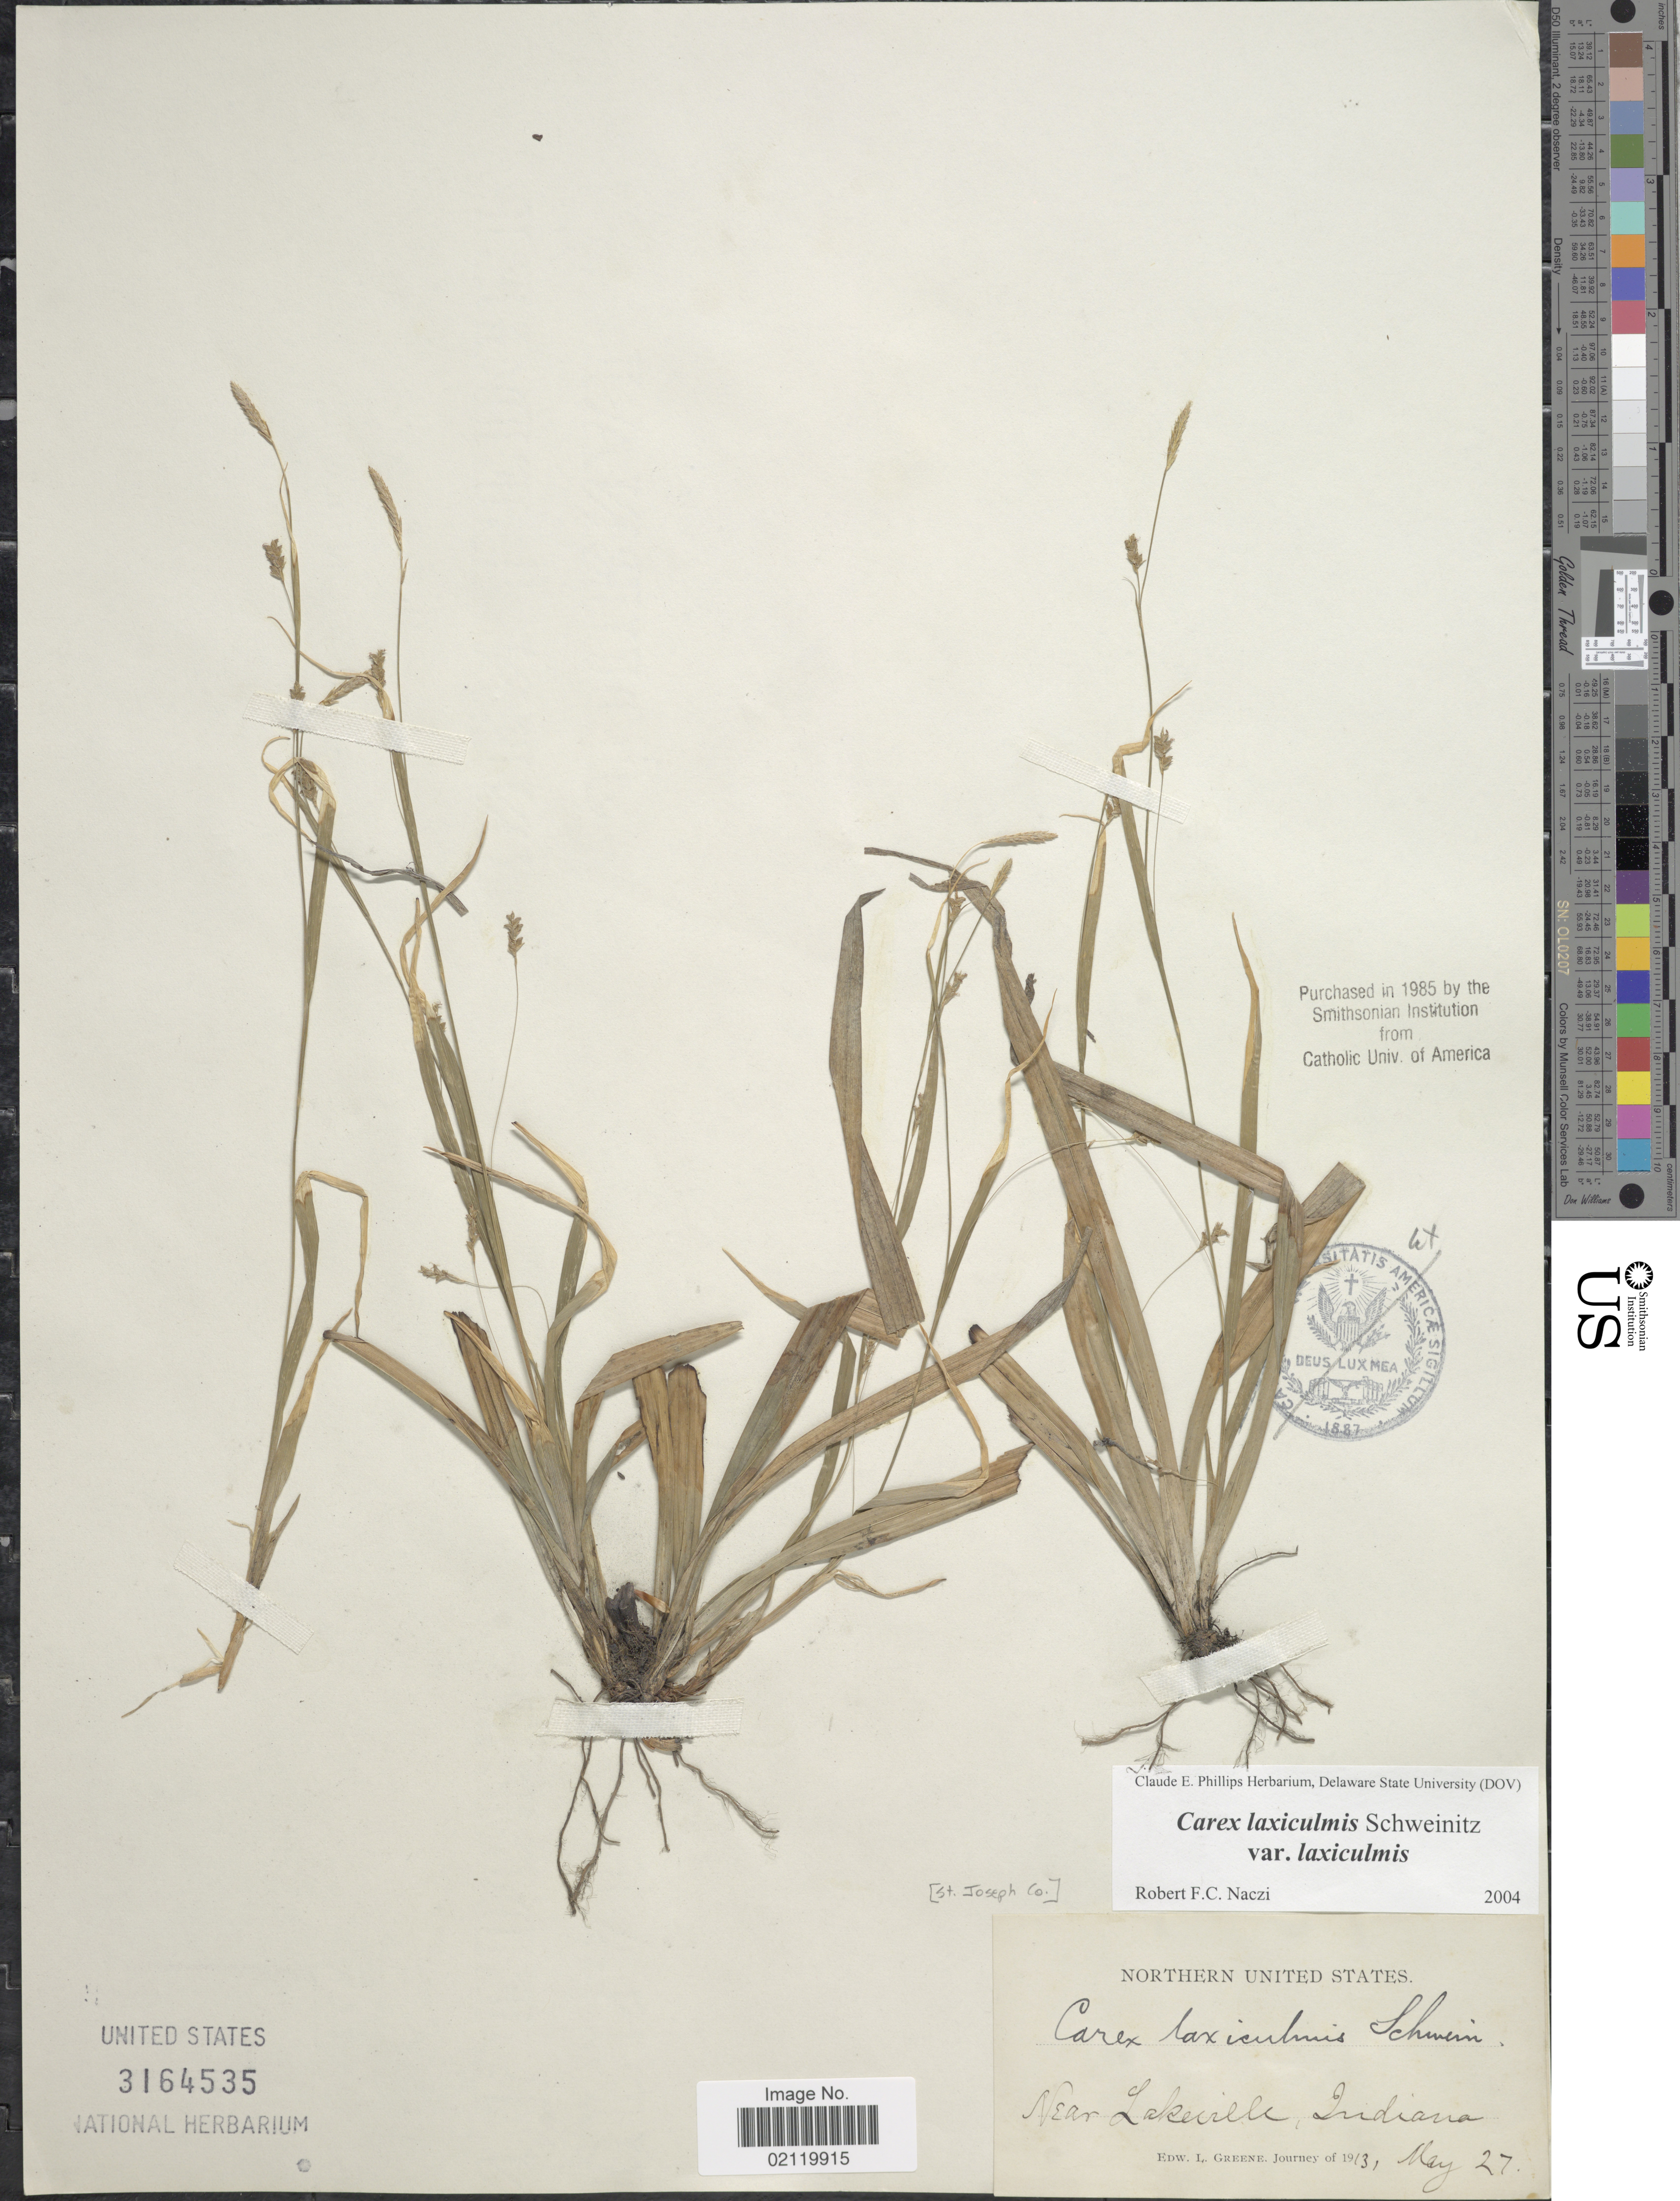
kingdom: Plantae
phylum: Tracheophyta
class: Liliopsida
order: Poales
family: Cyperaceae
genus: Carex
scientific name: Carex laxiculmis var. laxiculmis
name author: Schwein.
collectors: E. L. Greene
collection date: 1913-05-27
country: United States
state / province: Indiana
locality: Near Lakeville [St. Joseph Co.]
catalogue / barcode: US 3164535